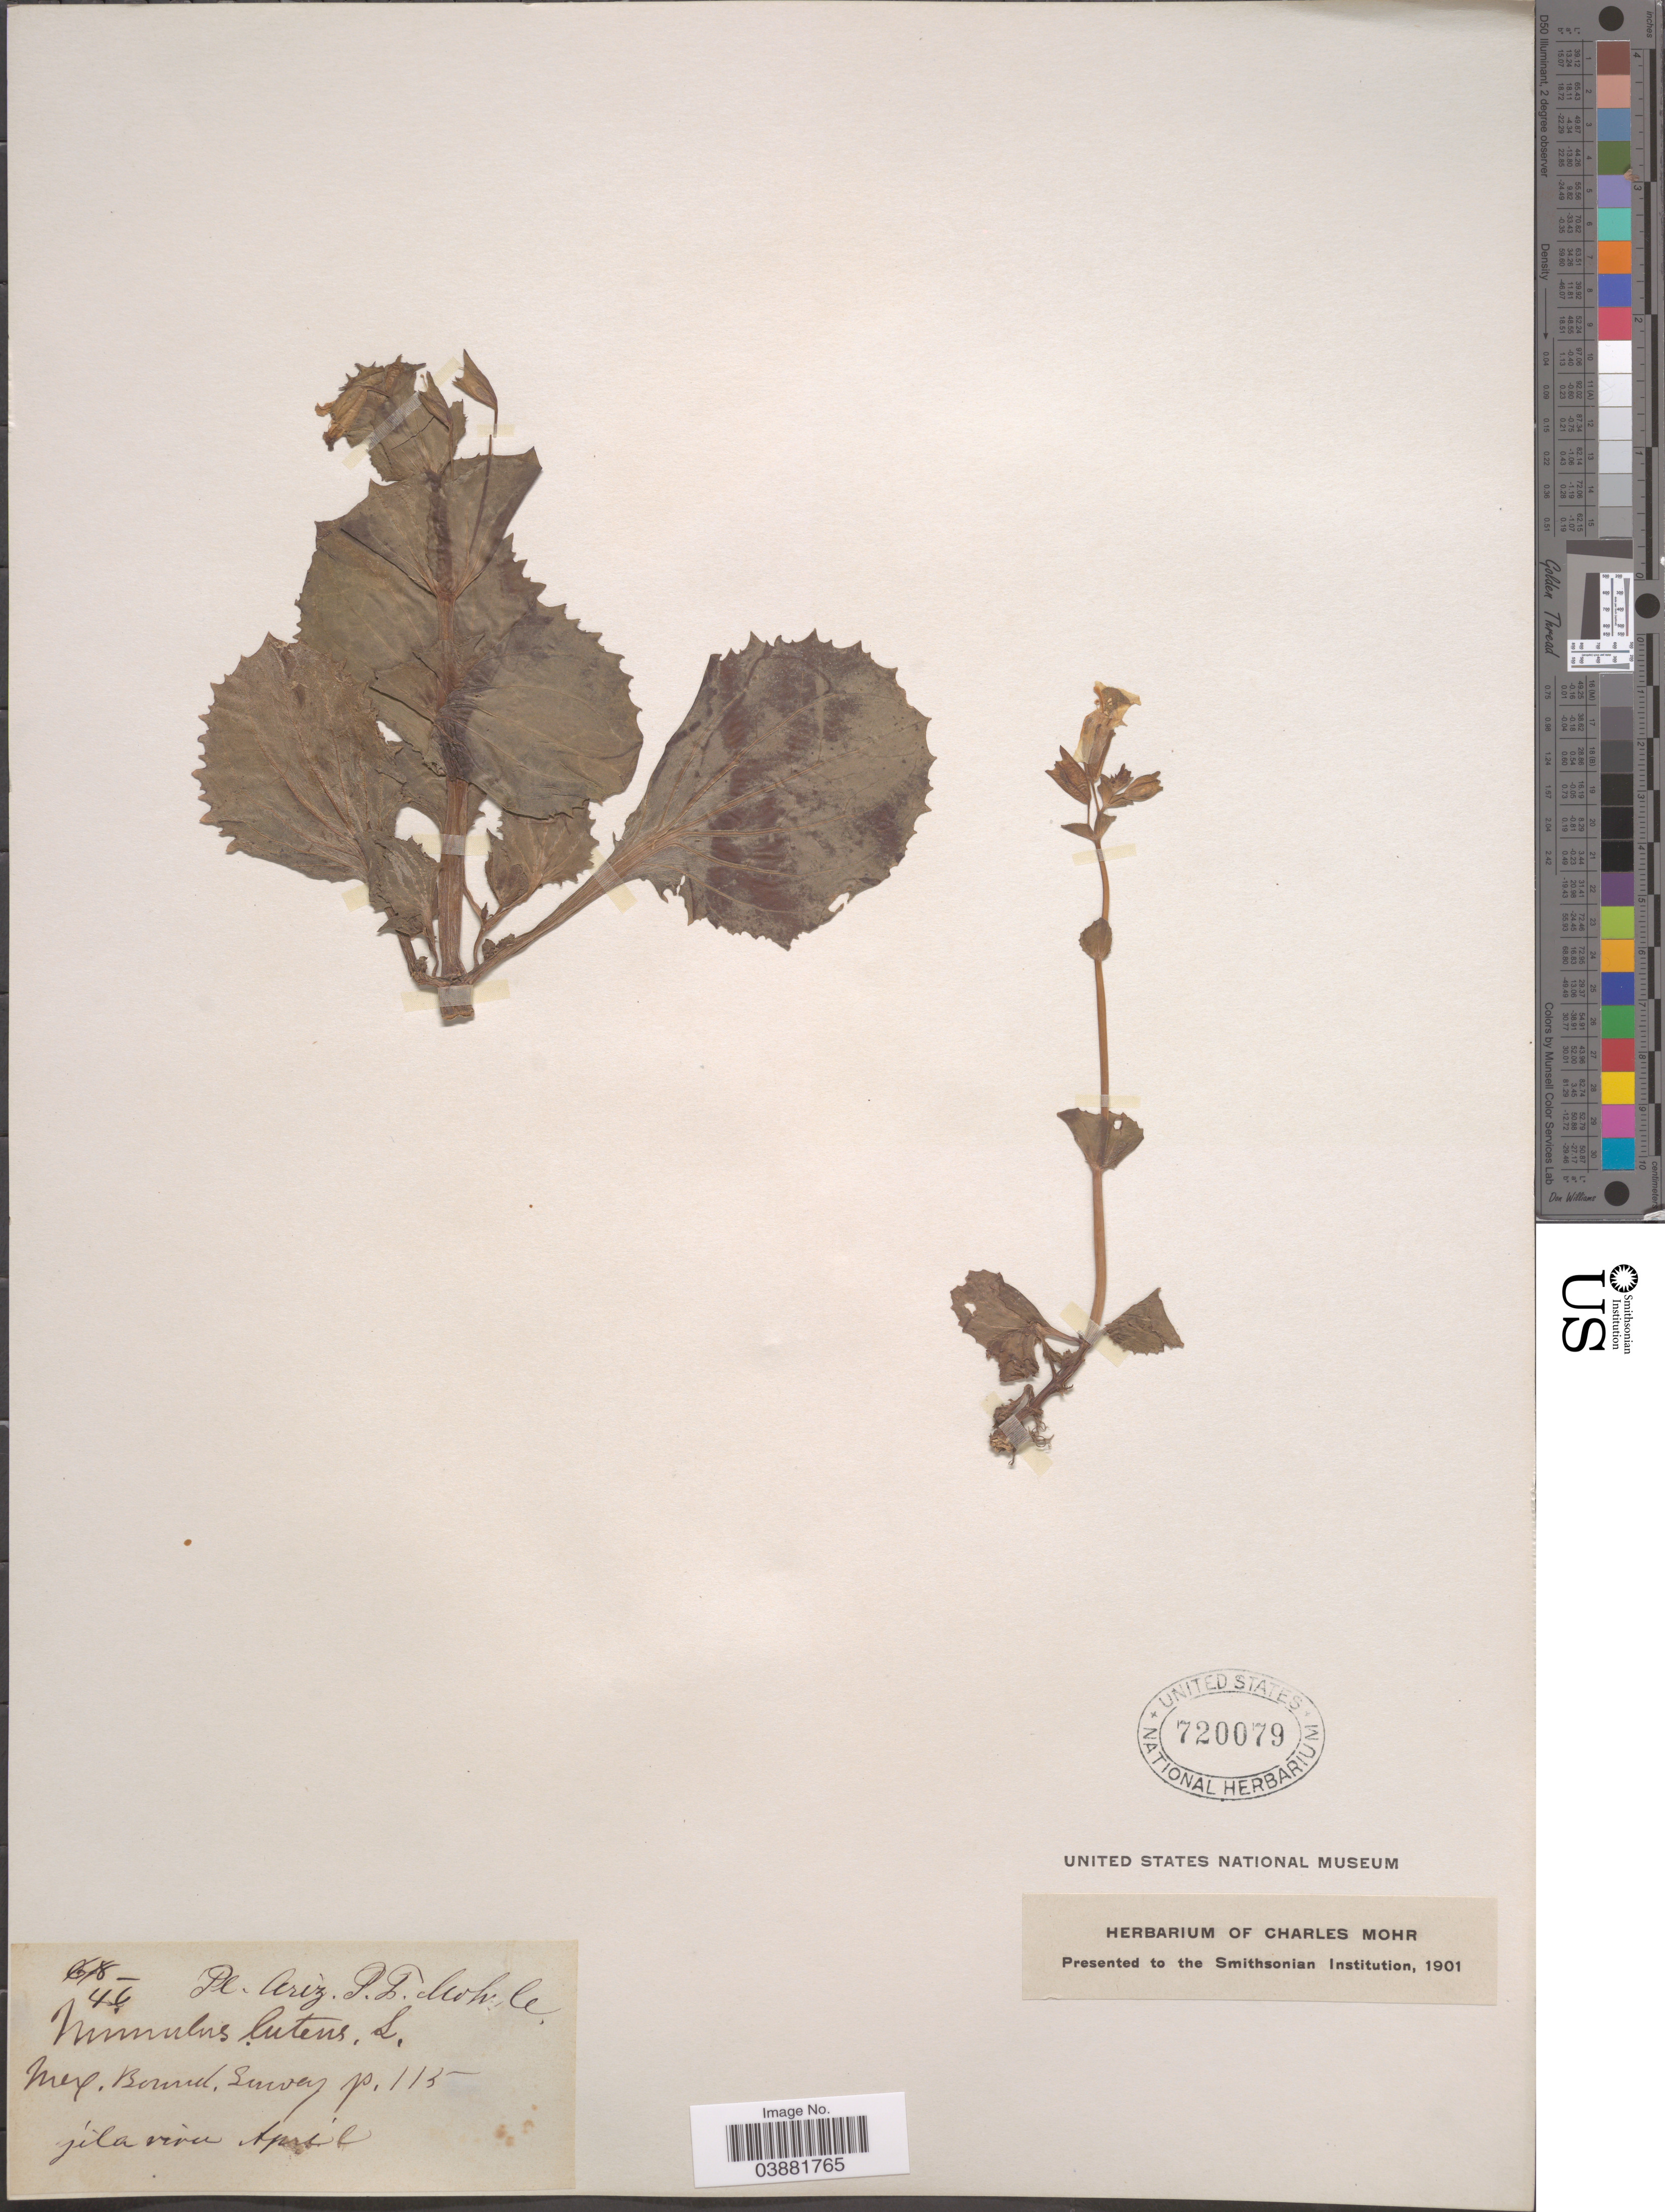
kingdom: Plantae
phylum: Tracheophyta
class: Magnoliopsida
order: Lamiales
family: Phrymaceae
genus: Mimulus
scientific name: Mimulus guttatus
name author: DC.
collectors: P. F. Mohr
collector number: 44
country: United States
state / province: Arizona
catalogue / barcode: US 720079